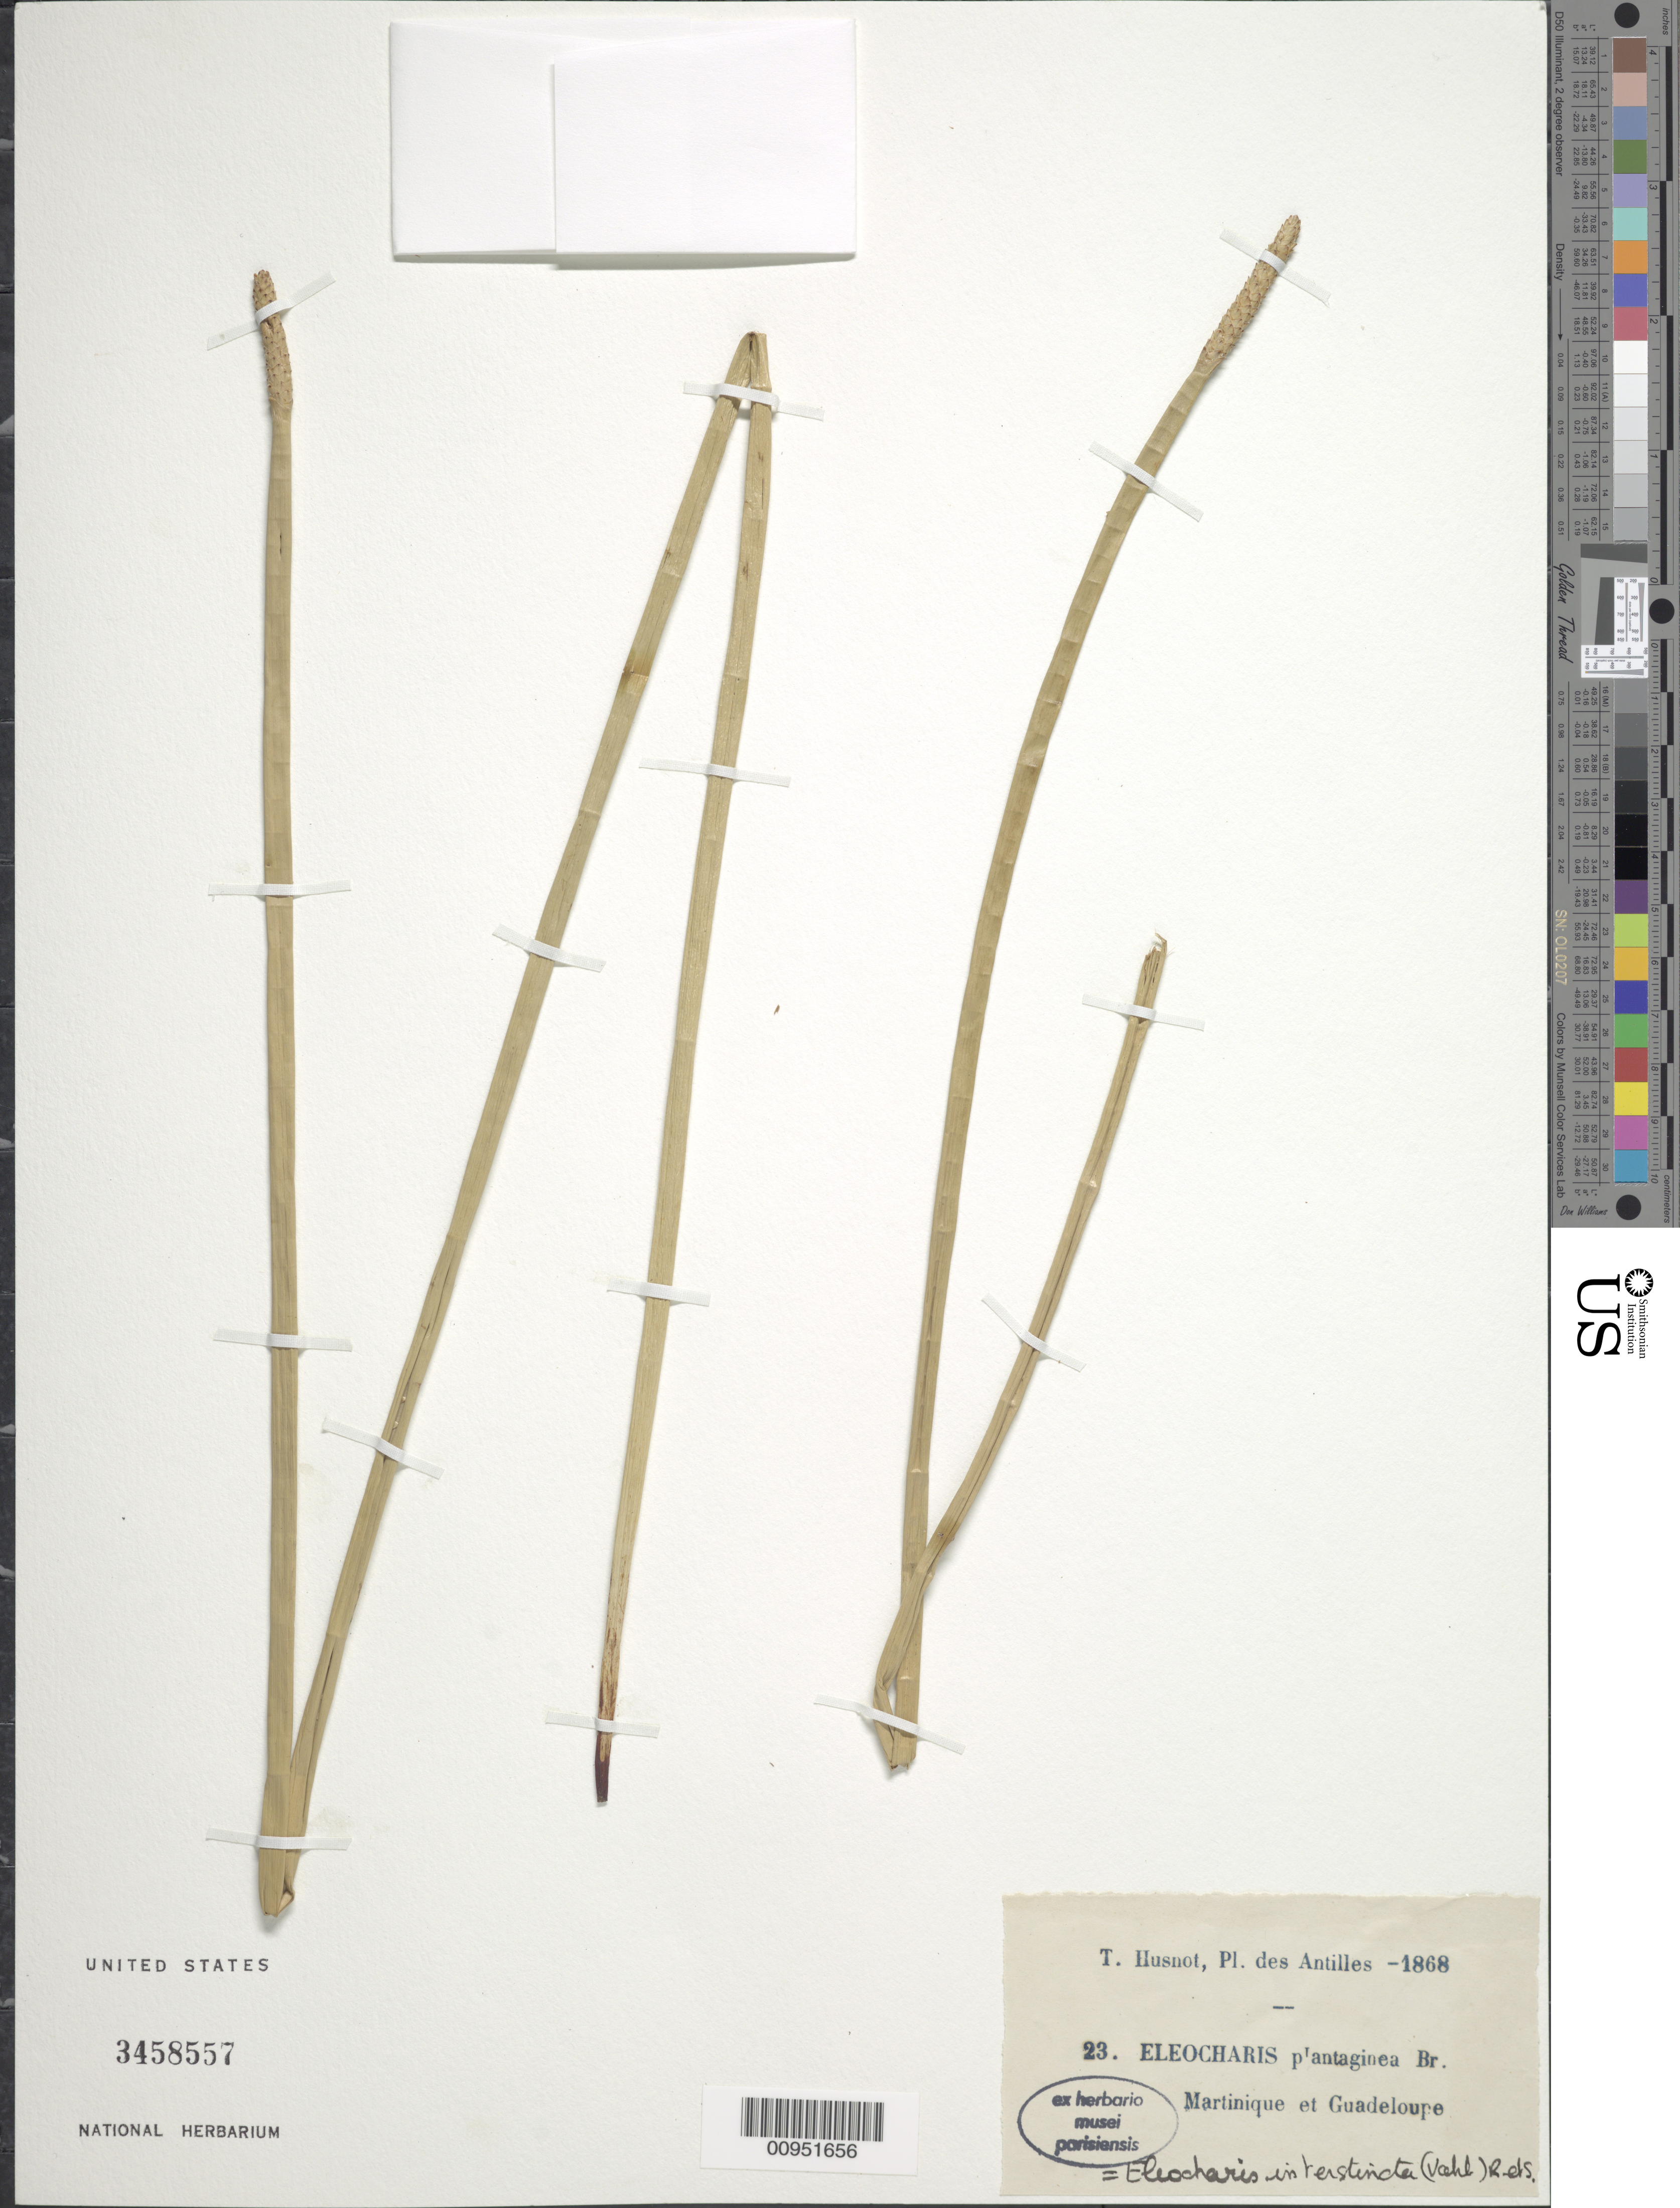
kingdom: Plantae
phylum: Tracheophyta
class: Liliopsida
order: Poales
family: Cyperaceae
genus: Eleocharis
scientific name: Eleocharis interstincta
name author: (Vahl) Roem. & Schult.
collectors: P. T. Husnot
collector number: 23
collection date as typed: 1868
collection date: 1868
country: Martinique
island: Martinique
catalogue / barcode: US 3458557